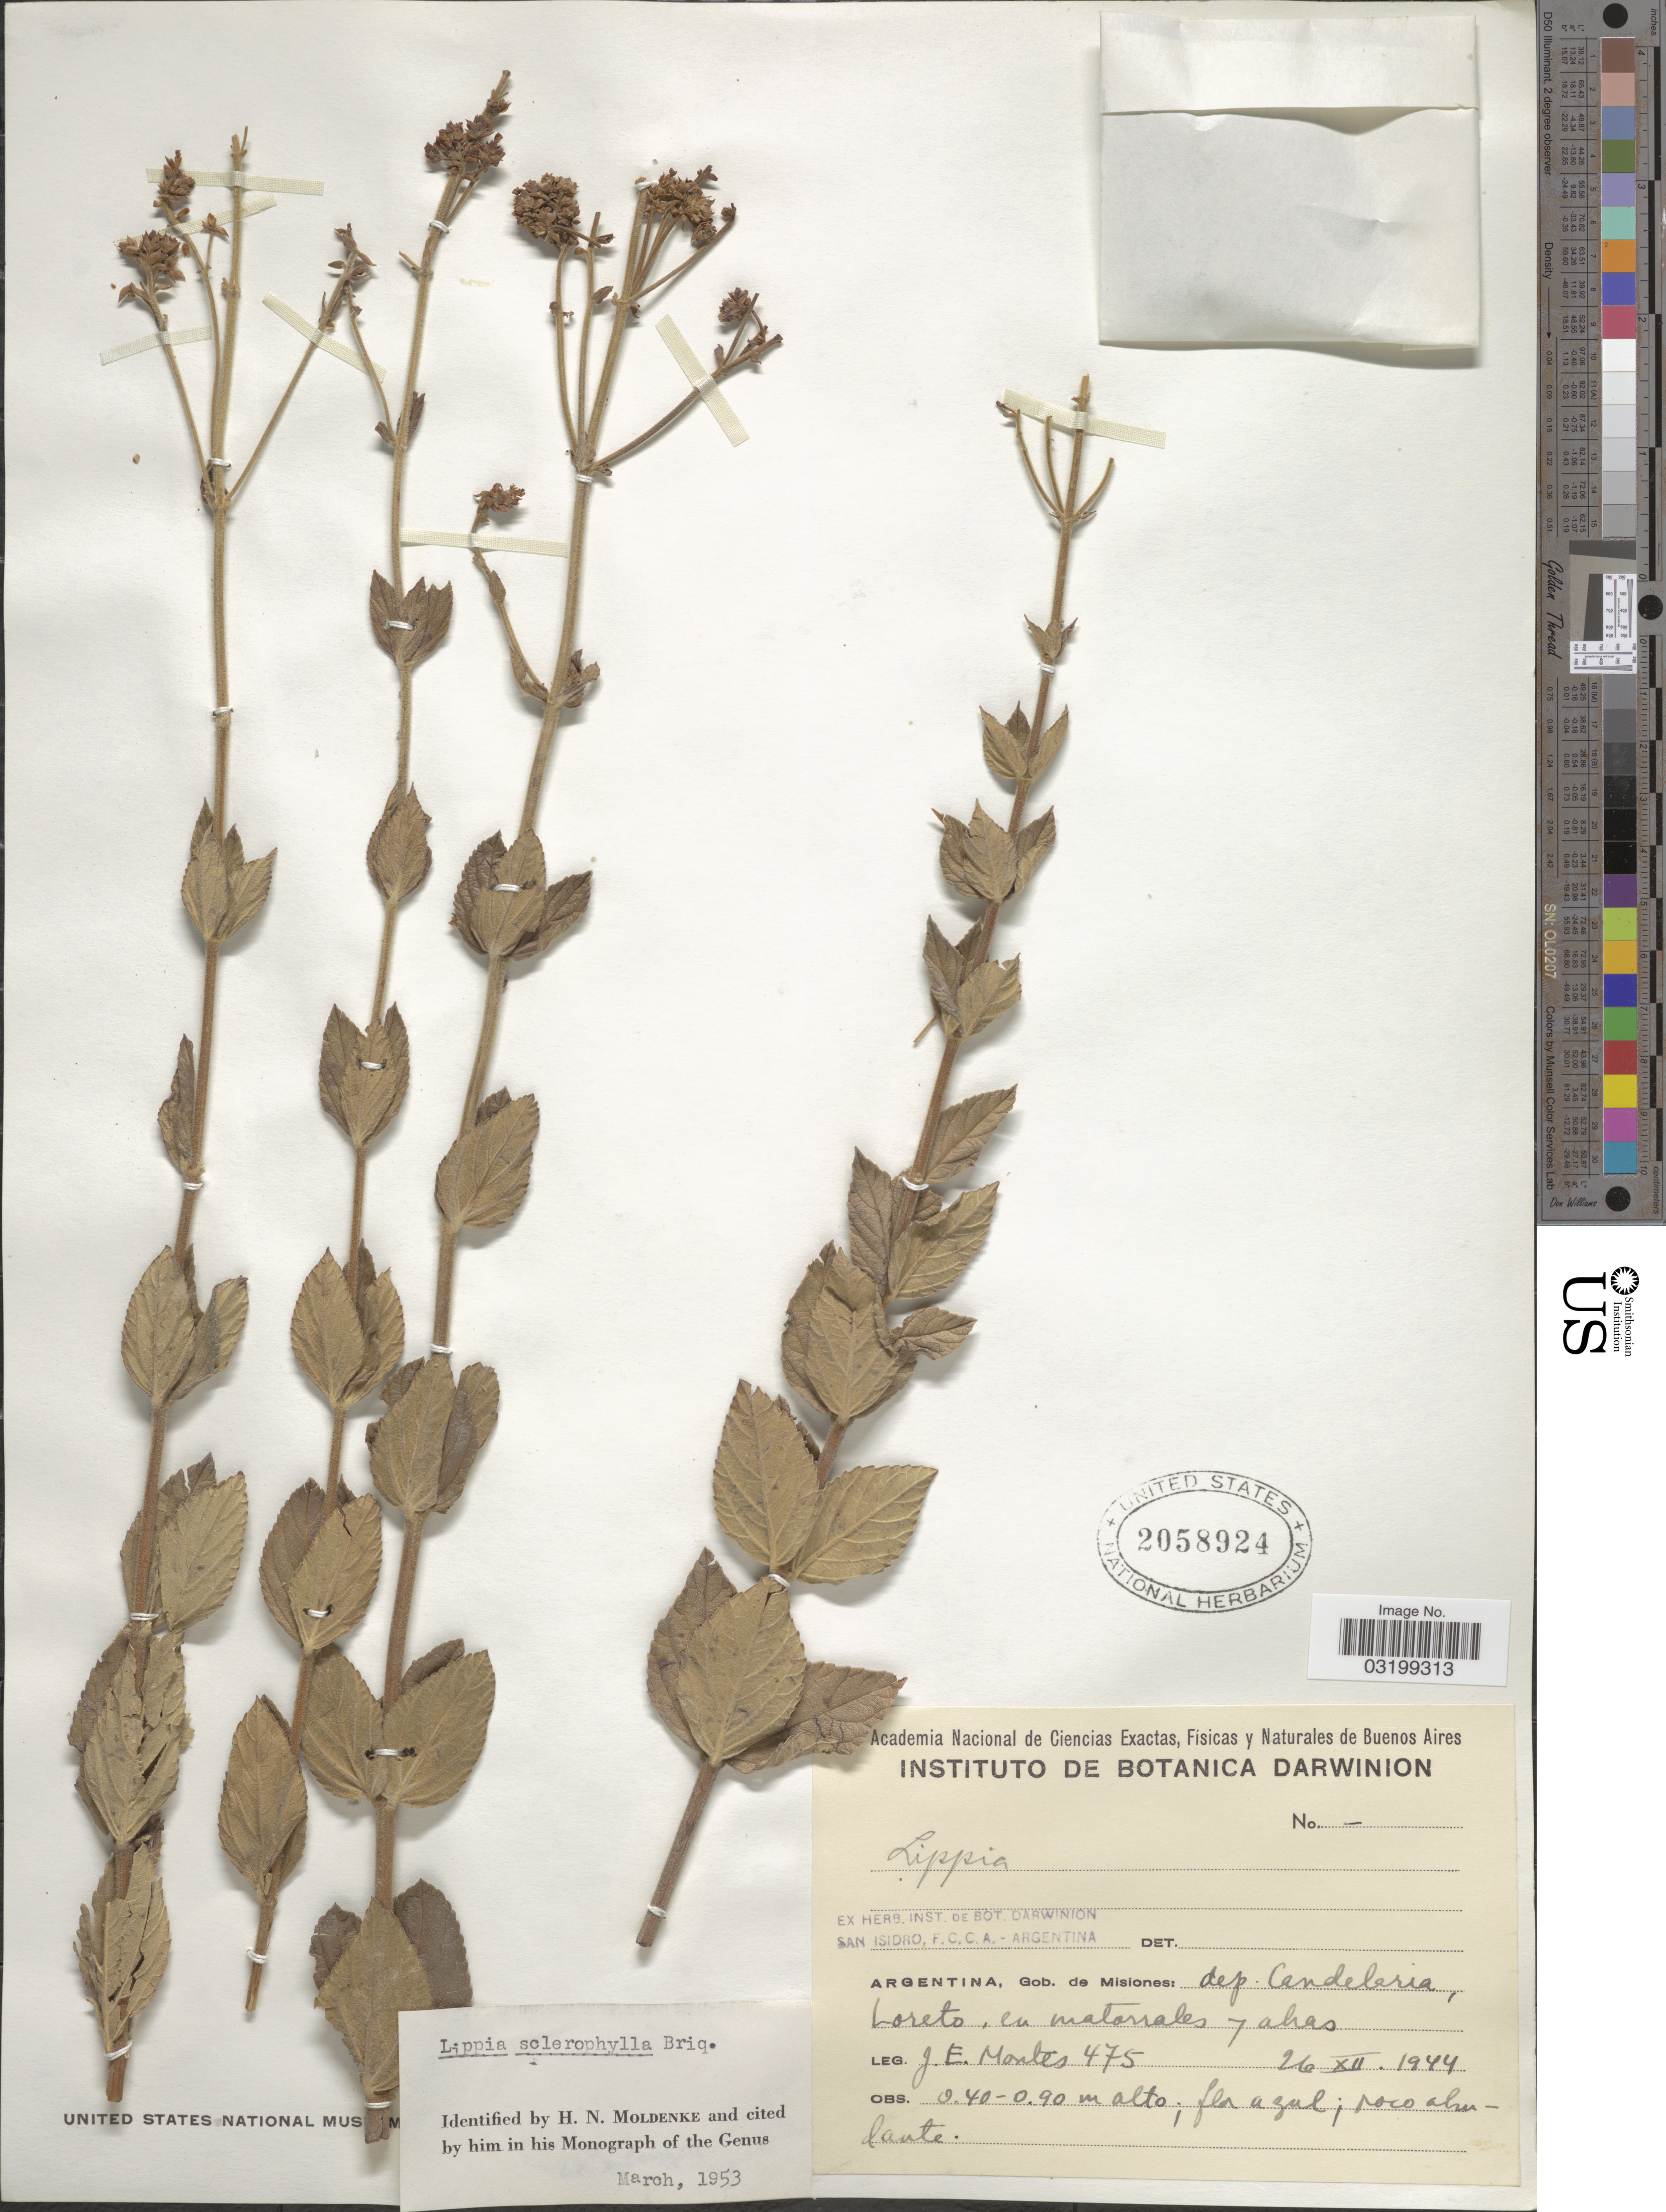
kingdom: Plantae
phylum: Tracheophyta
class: Magnoliopsida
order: Lamiales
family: Verbenaceae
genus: Lippia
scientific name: Lippia sclerophylla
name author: Briq.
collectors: J. E. Montes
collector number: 475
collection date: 1944-12-26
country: Argentina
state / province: Misiones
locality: Gob. de Misiones: dep. Candelaria, Loreto.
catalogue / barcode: US 2058924